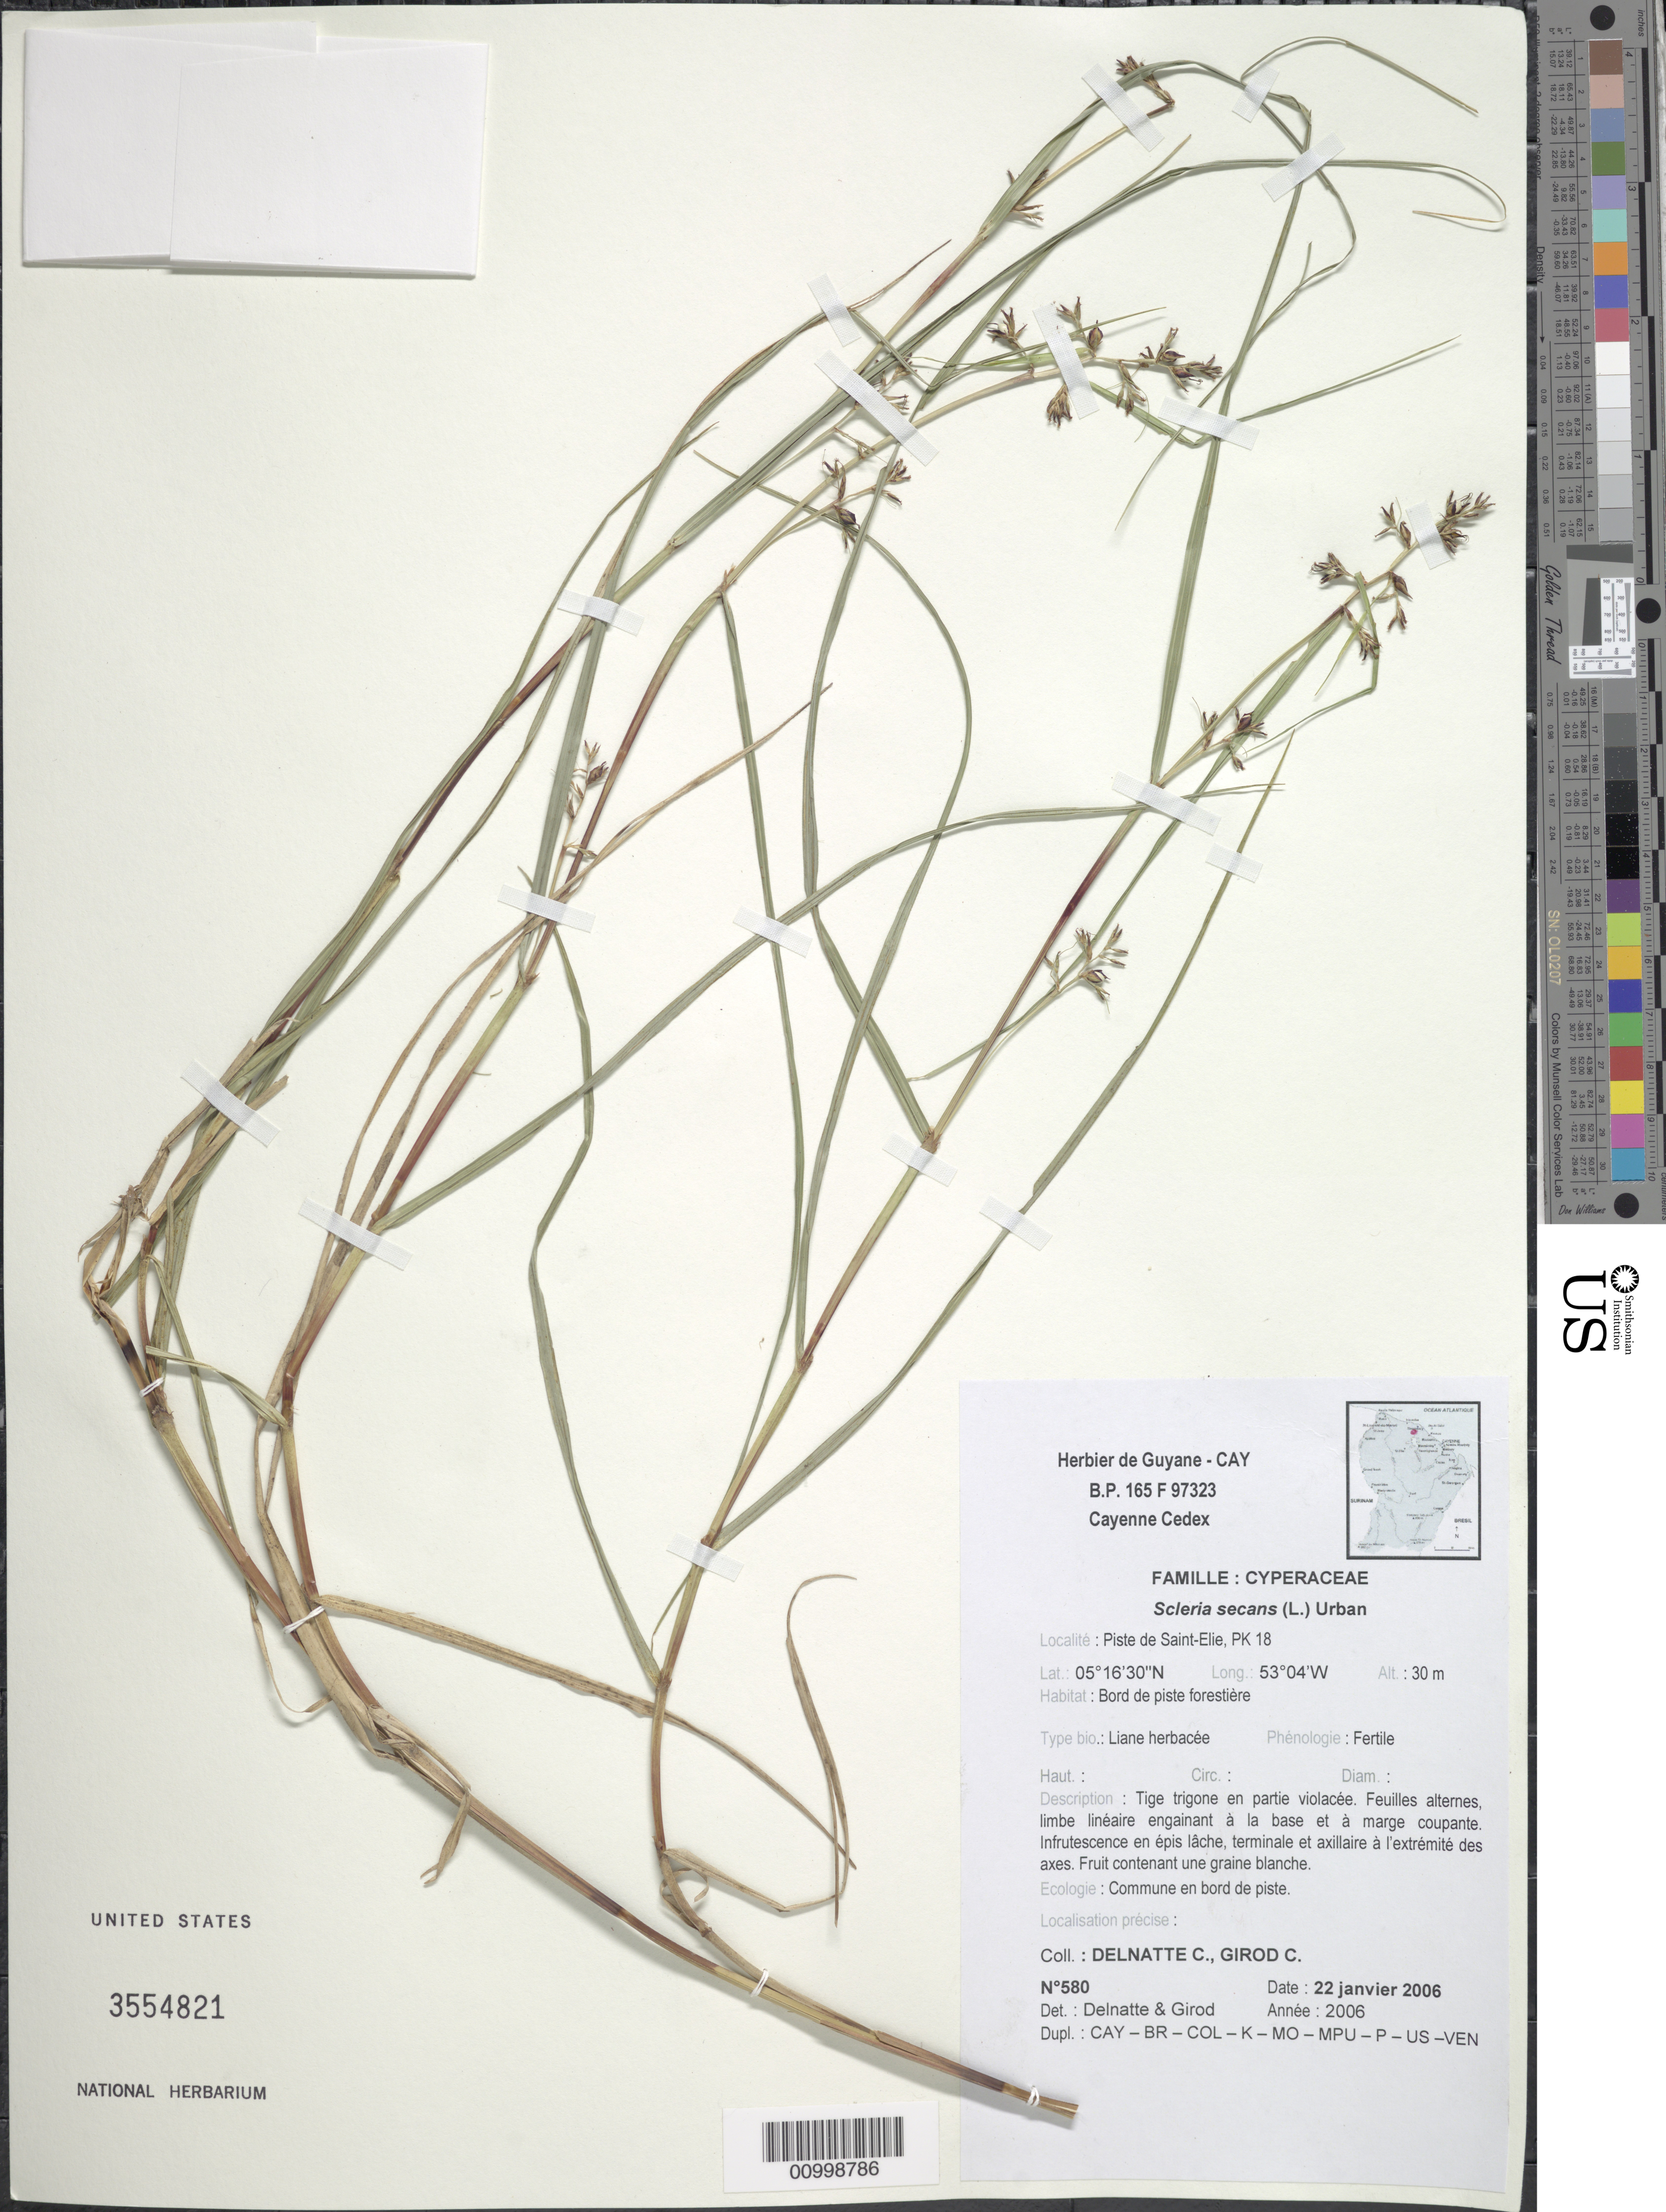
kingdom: Plantae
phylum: Tracheophyta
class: Liliopsida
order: Poales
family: Cyperaceae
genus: Scleria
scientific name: Scleria secans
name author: (L.) Urb.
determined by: Delnatte, C.; Girod, C.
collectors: C. Delnatte & C. Girod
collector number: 580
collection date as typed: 22-Jan-06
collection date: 2006-01-22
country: French Guiana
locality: Piste de Saint-Elie, PK 18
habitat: Bord de piste forestiere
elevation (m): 30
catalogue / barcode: US 3554821